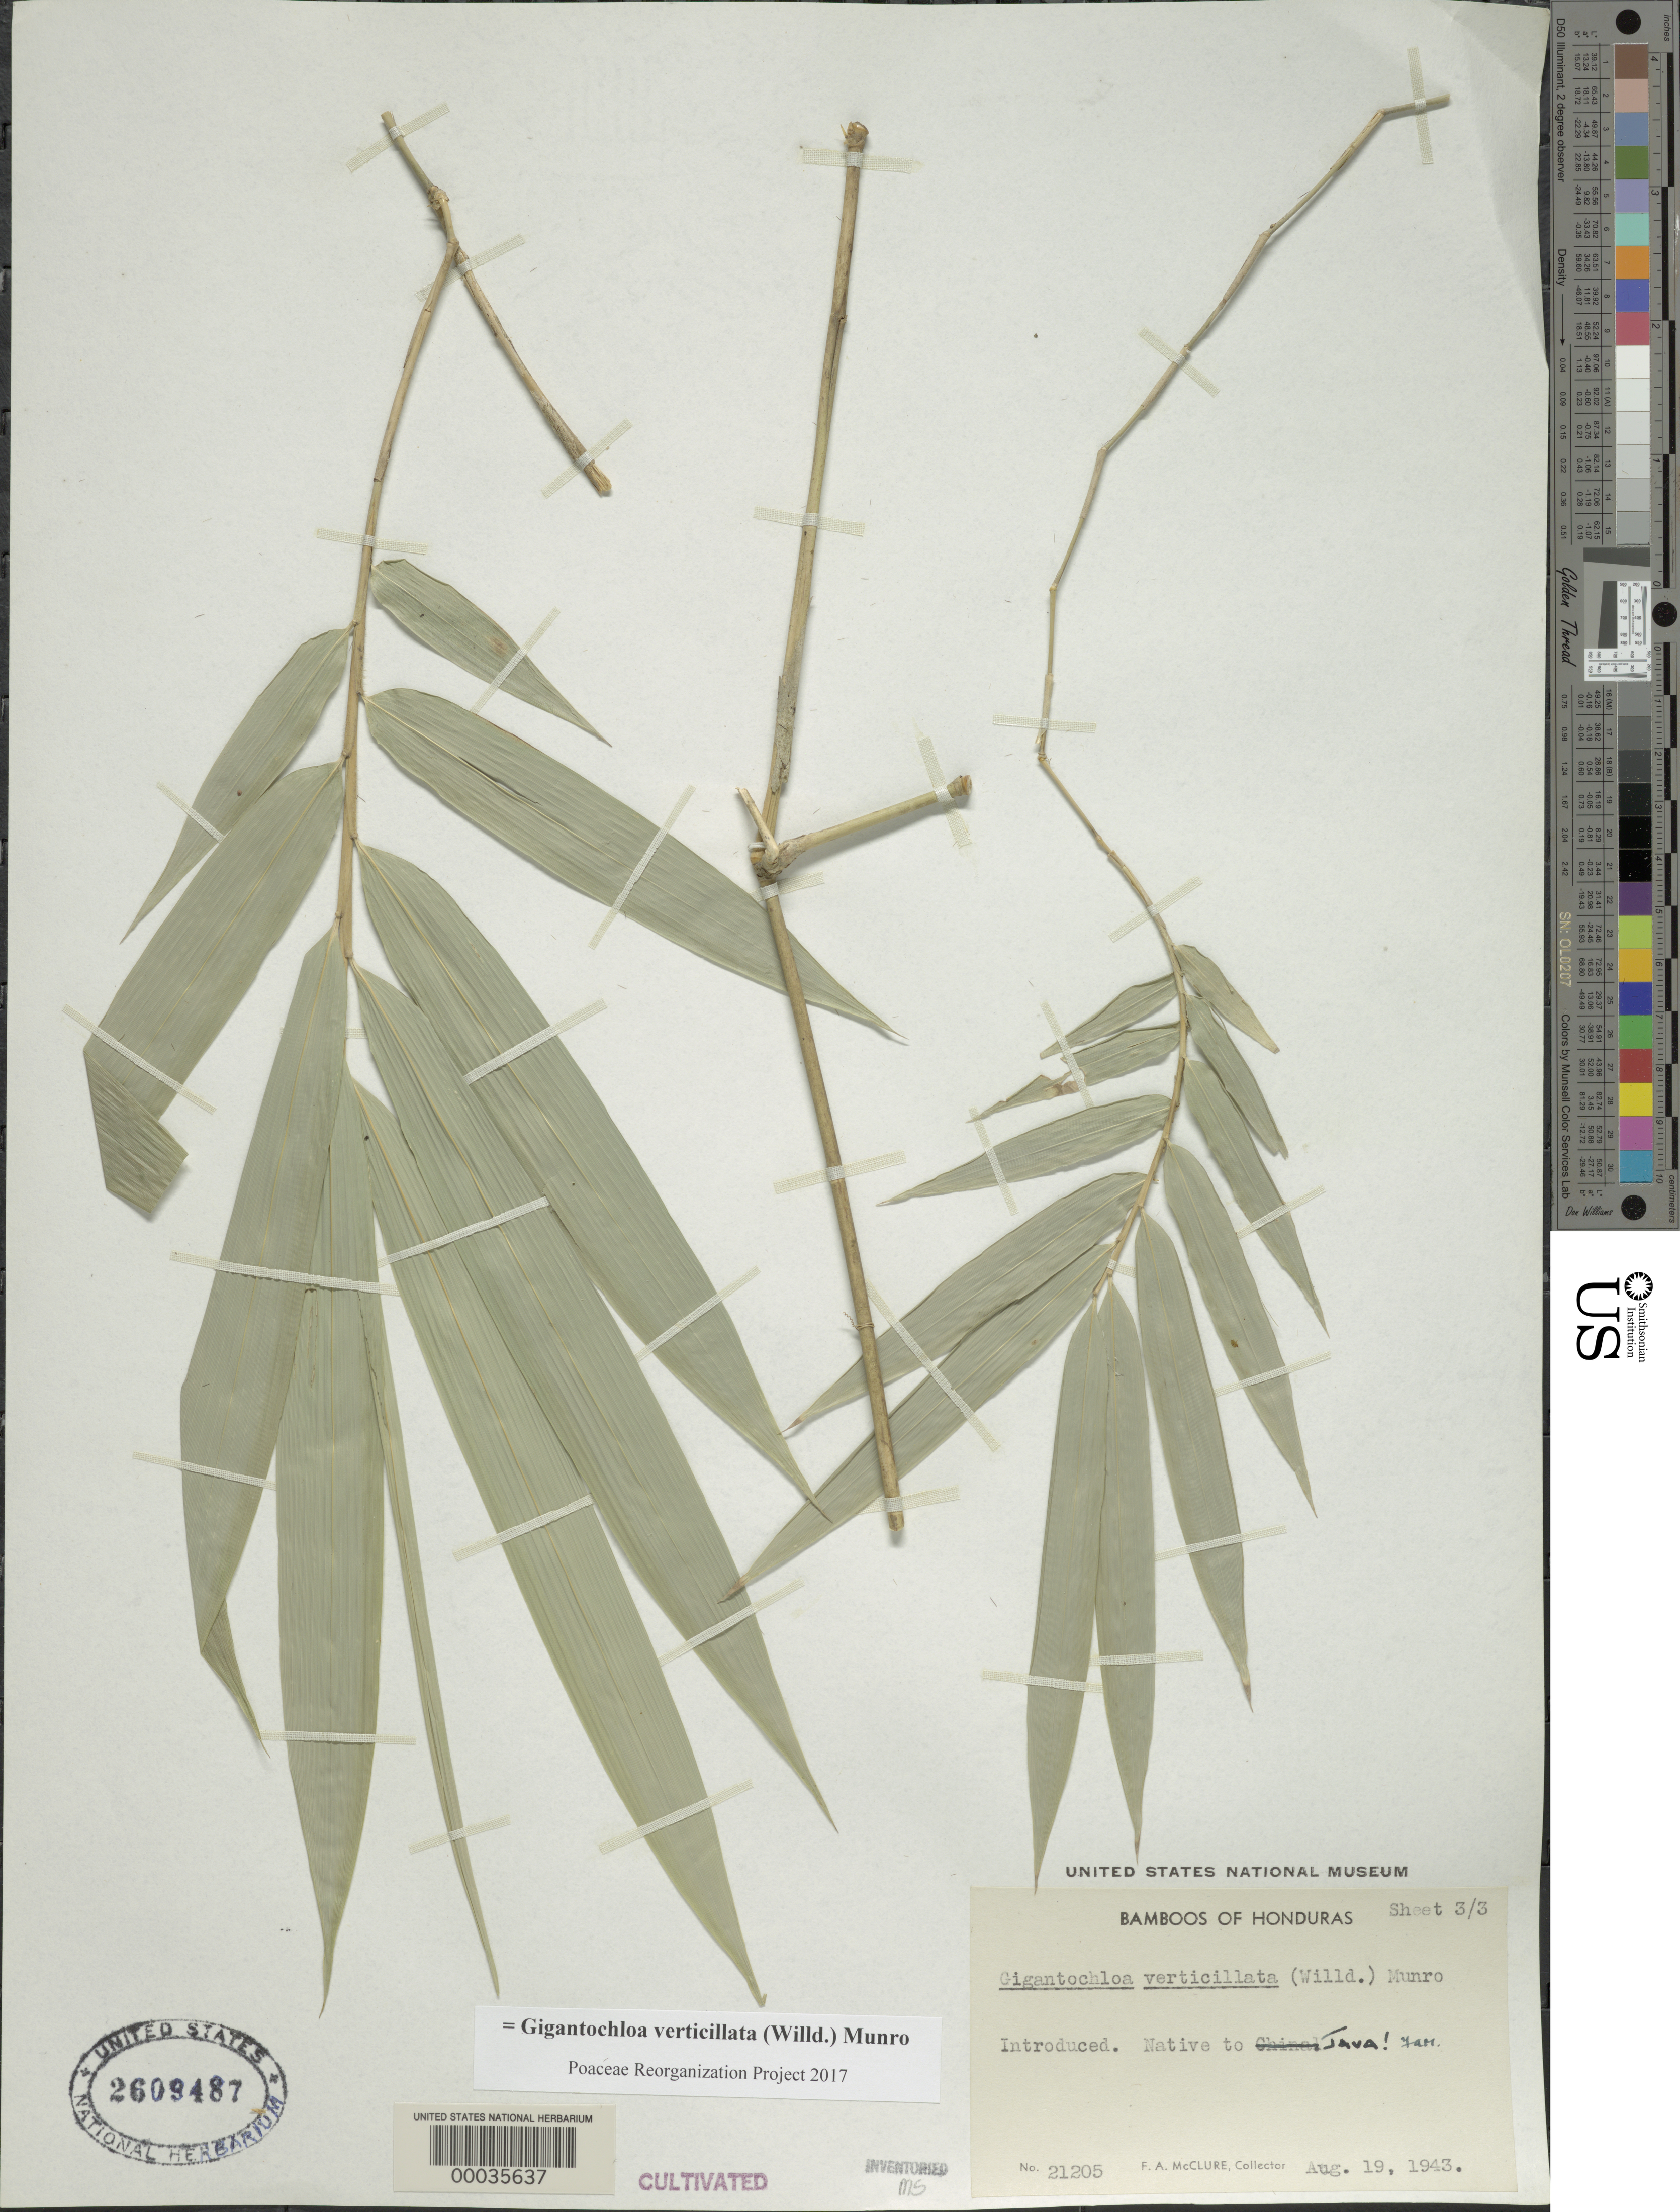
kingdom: Plantae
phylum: Tracheophyta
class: Liliopsida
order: Poales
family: Poaceae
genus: Gigantochloa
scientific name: Gigantochloa verticillata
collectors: F. A. McClure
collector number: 21205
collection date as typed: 19 08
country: Honduras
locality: United fruit co's. agricultural experimental station-Lancetilla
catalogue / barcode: US 2609487